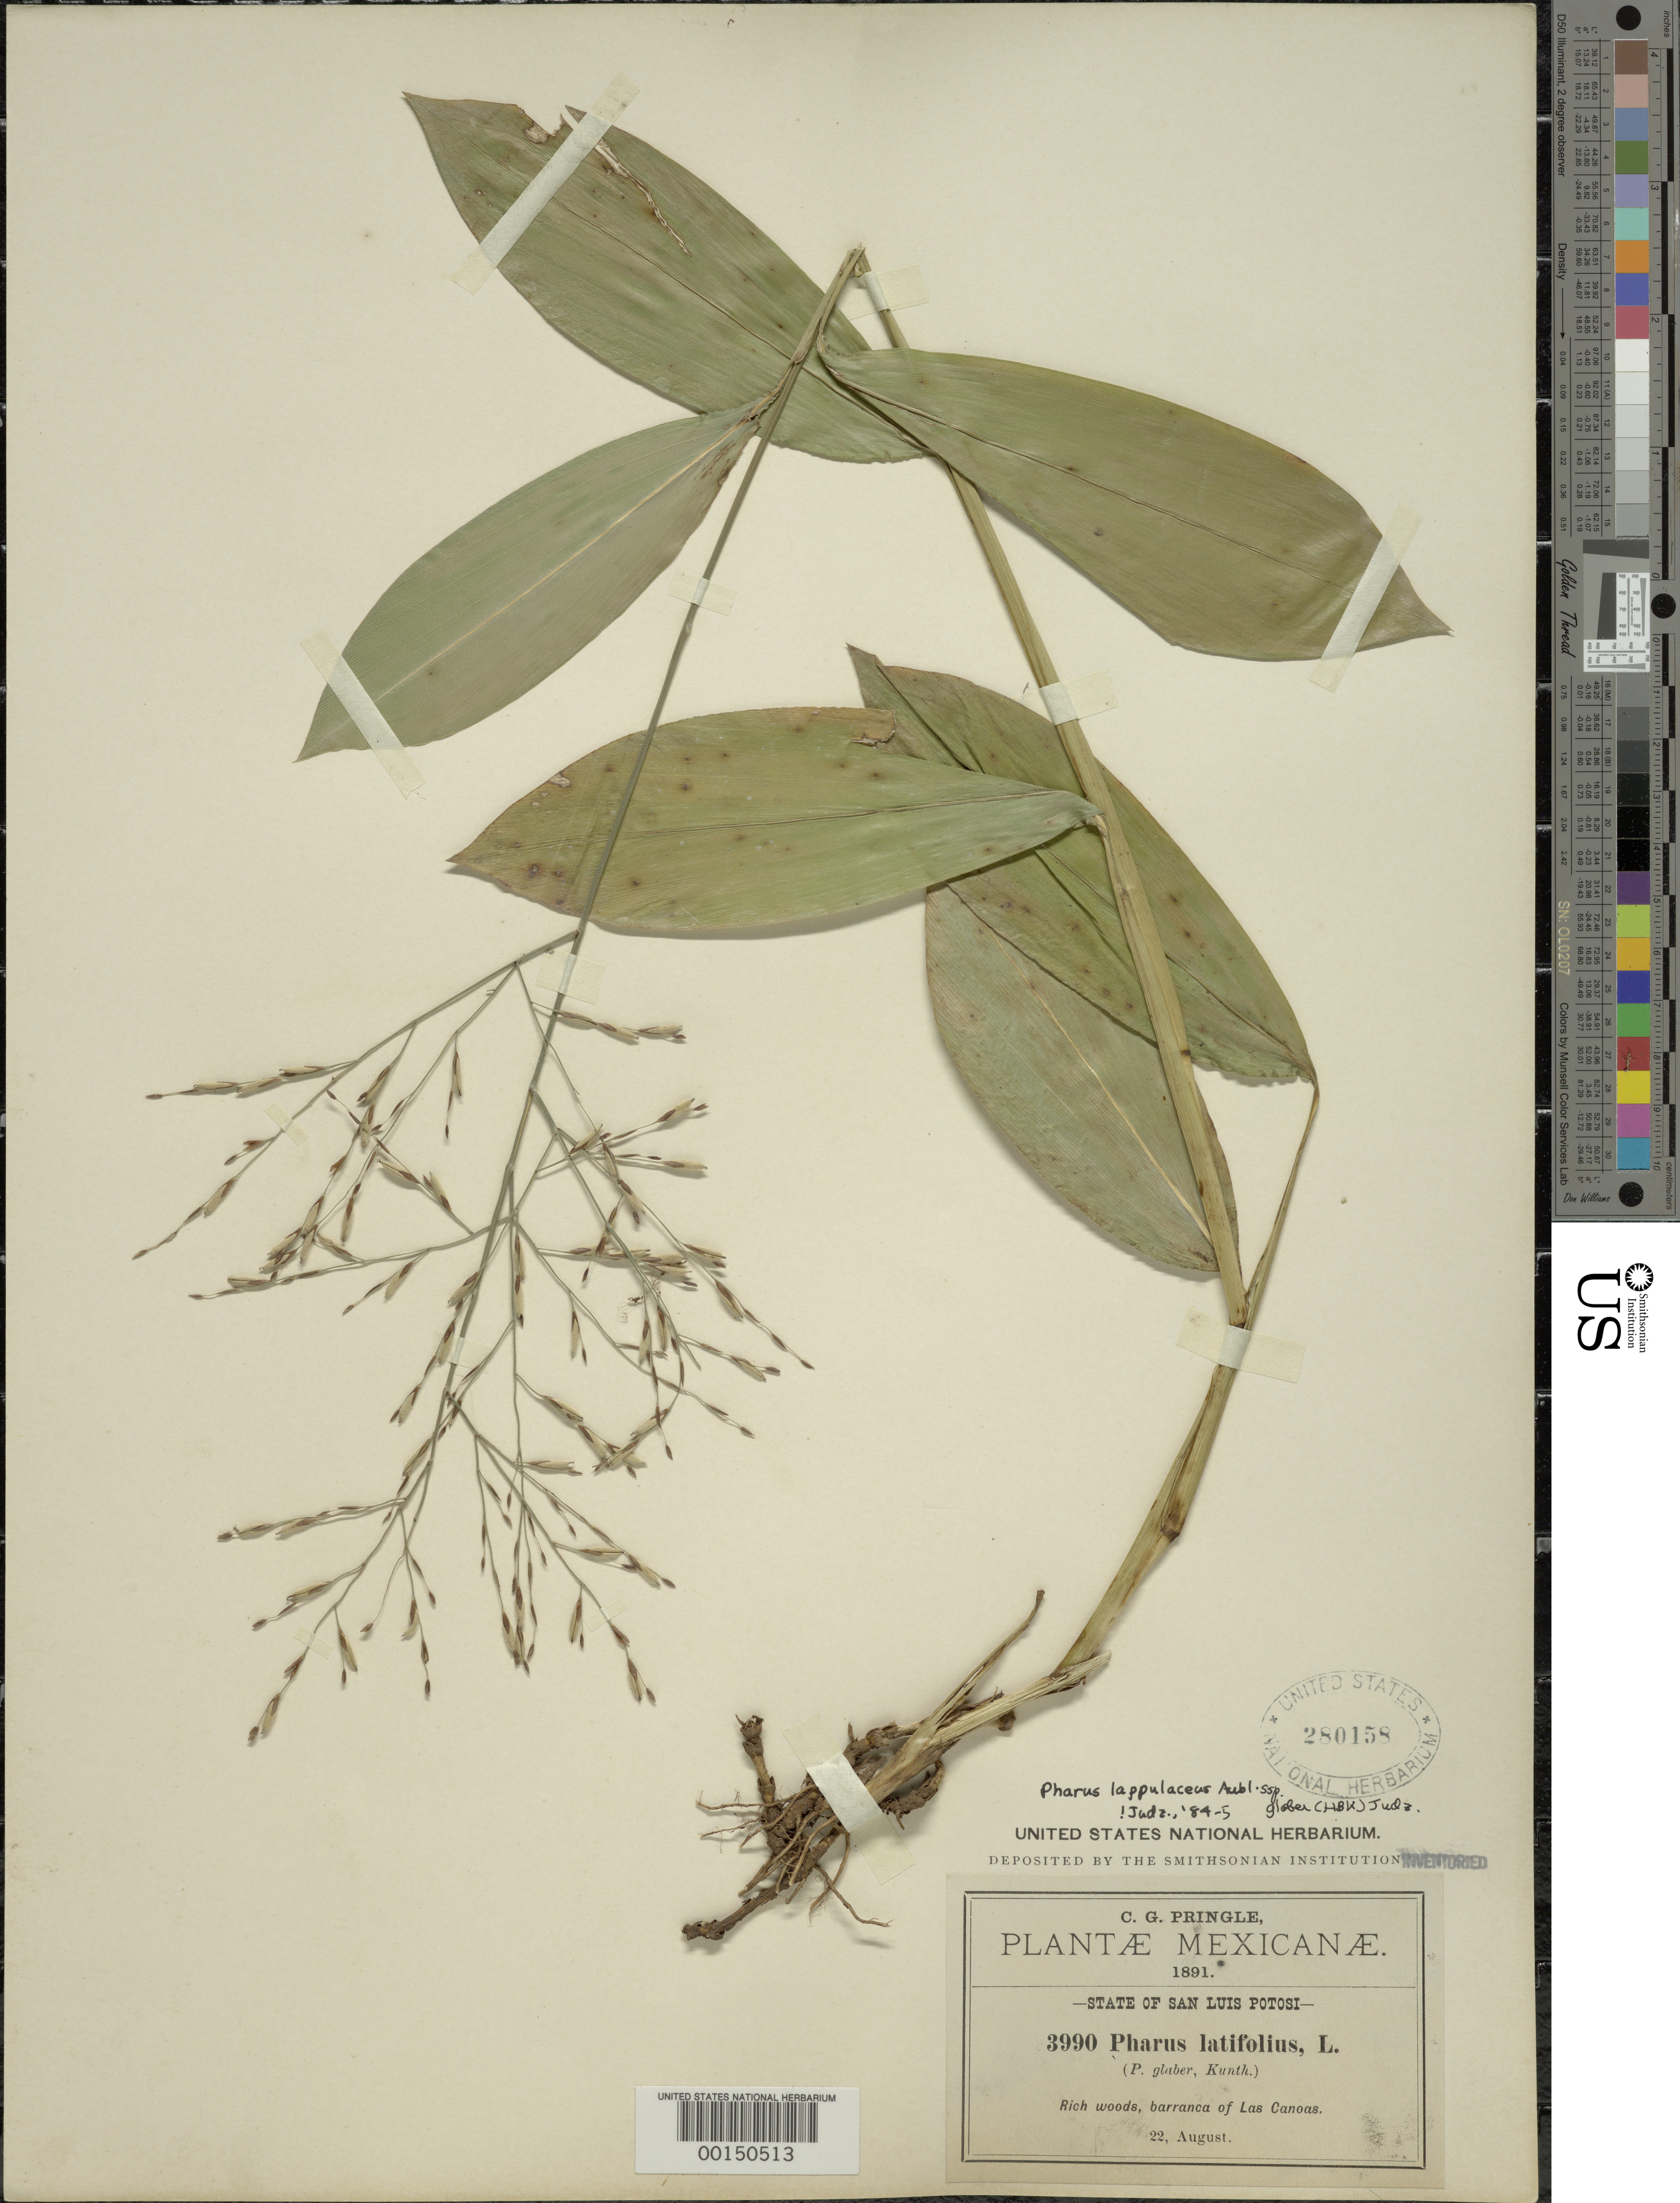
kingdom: Plantae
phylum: Tracheophyta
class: Liliopsida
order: Poales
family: Poaceae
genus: Pharus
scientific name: Pharus lappulaceus subsp. glaber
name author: (Kunth) Judz.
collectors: C. G. Pringle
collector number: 3990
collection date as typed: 22 Aug 1891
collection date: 1891-08-22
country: Mexico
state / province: San Luis Potosí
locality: Las canoas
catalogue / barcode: US 280158